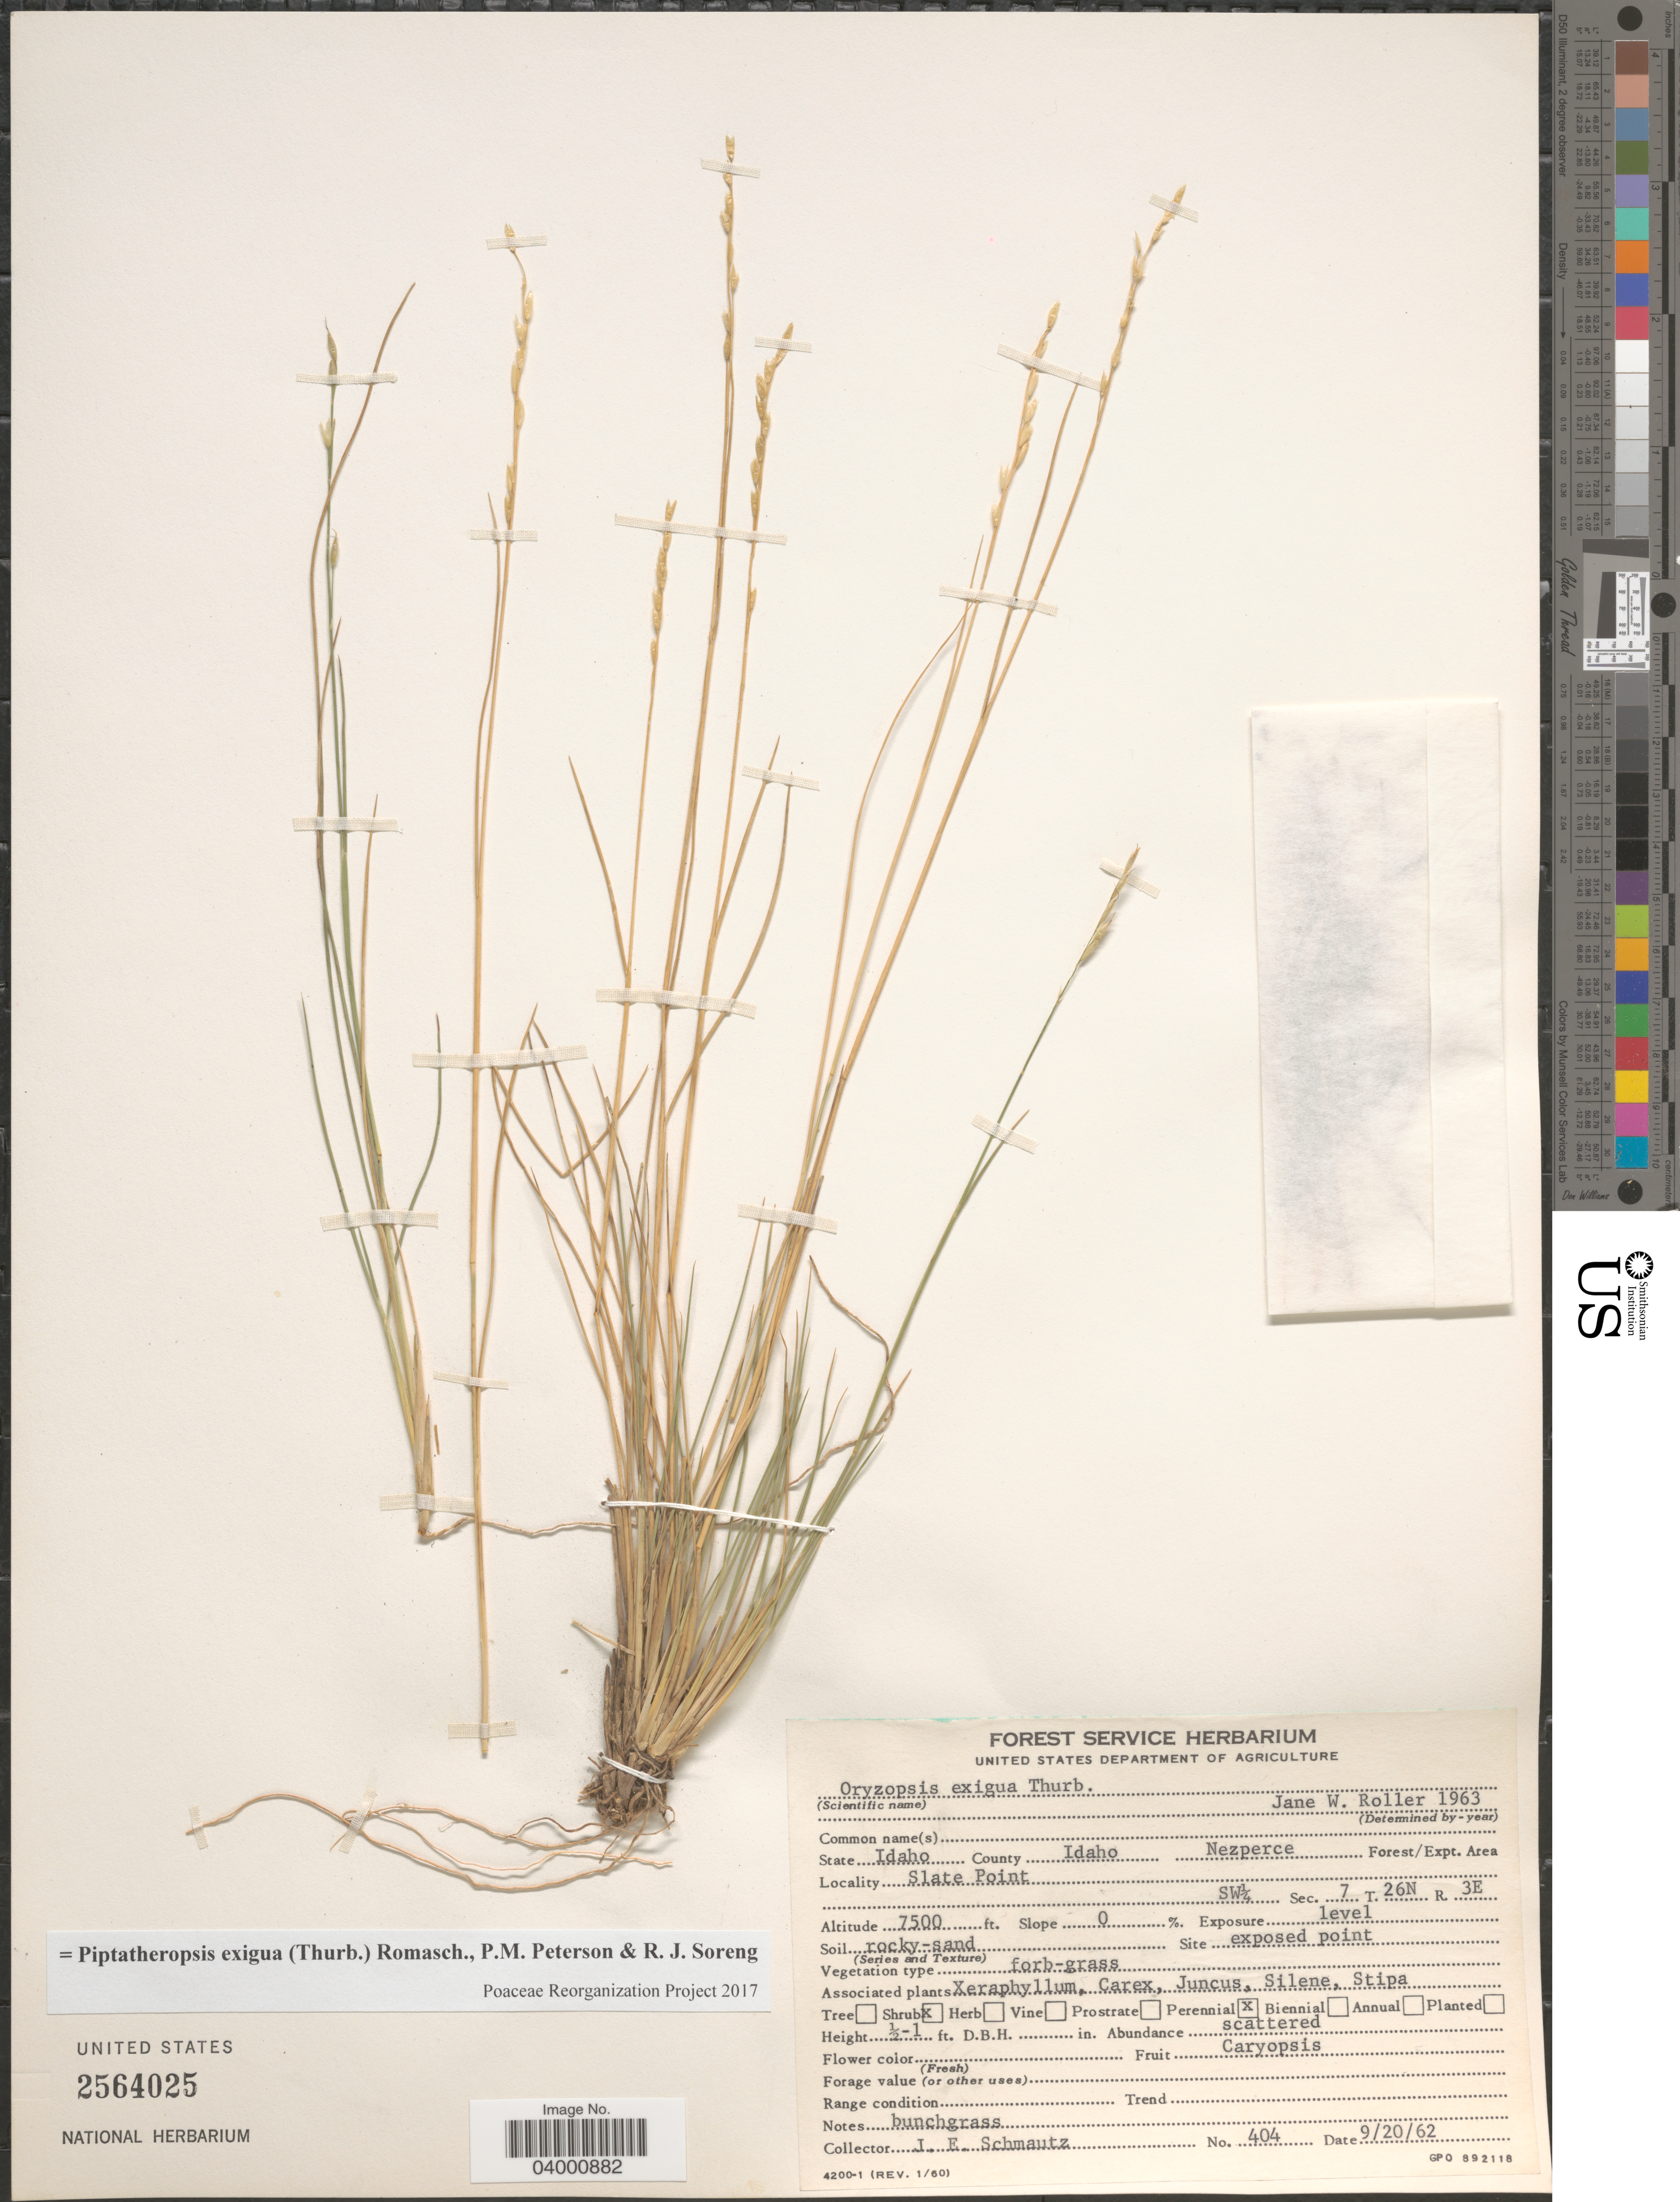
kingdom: Plantae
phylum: Tracheophyta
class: Liliopsida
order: Poales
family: Poaceae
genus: Piptatheropsis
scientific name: Piptatheropsis exigua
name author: (Thurb.) Romasch. et al.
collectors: J. Schmautz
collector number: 404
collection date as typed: Transcribed d/m/y: 20/9/62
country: United States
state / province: Idaho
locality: County Idaho. Nezperce Forest/Expt. Area. Slate Point. SW¼. Sec. 7 T. 26N R. 3E.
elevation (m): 2286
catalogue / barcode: US 2564025